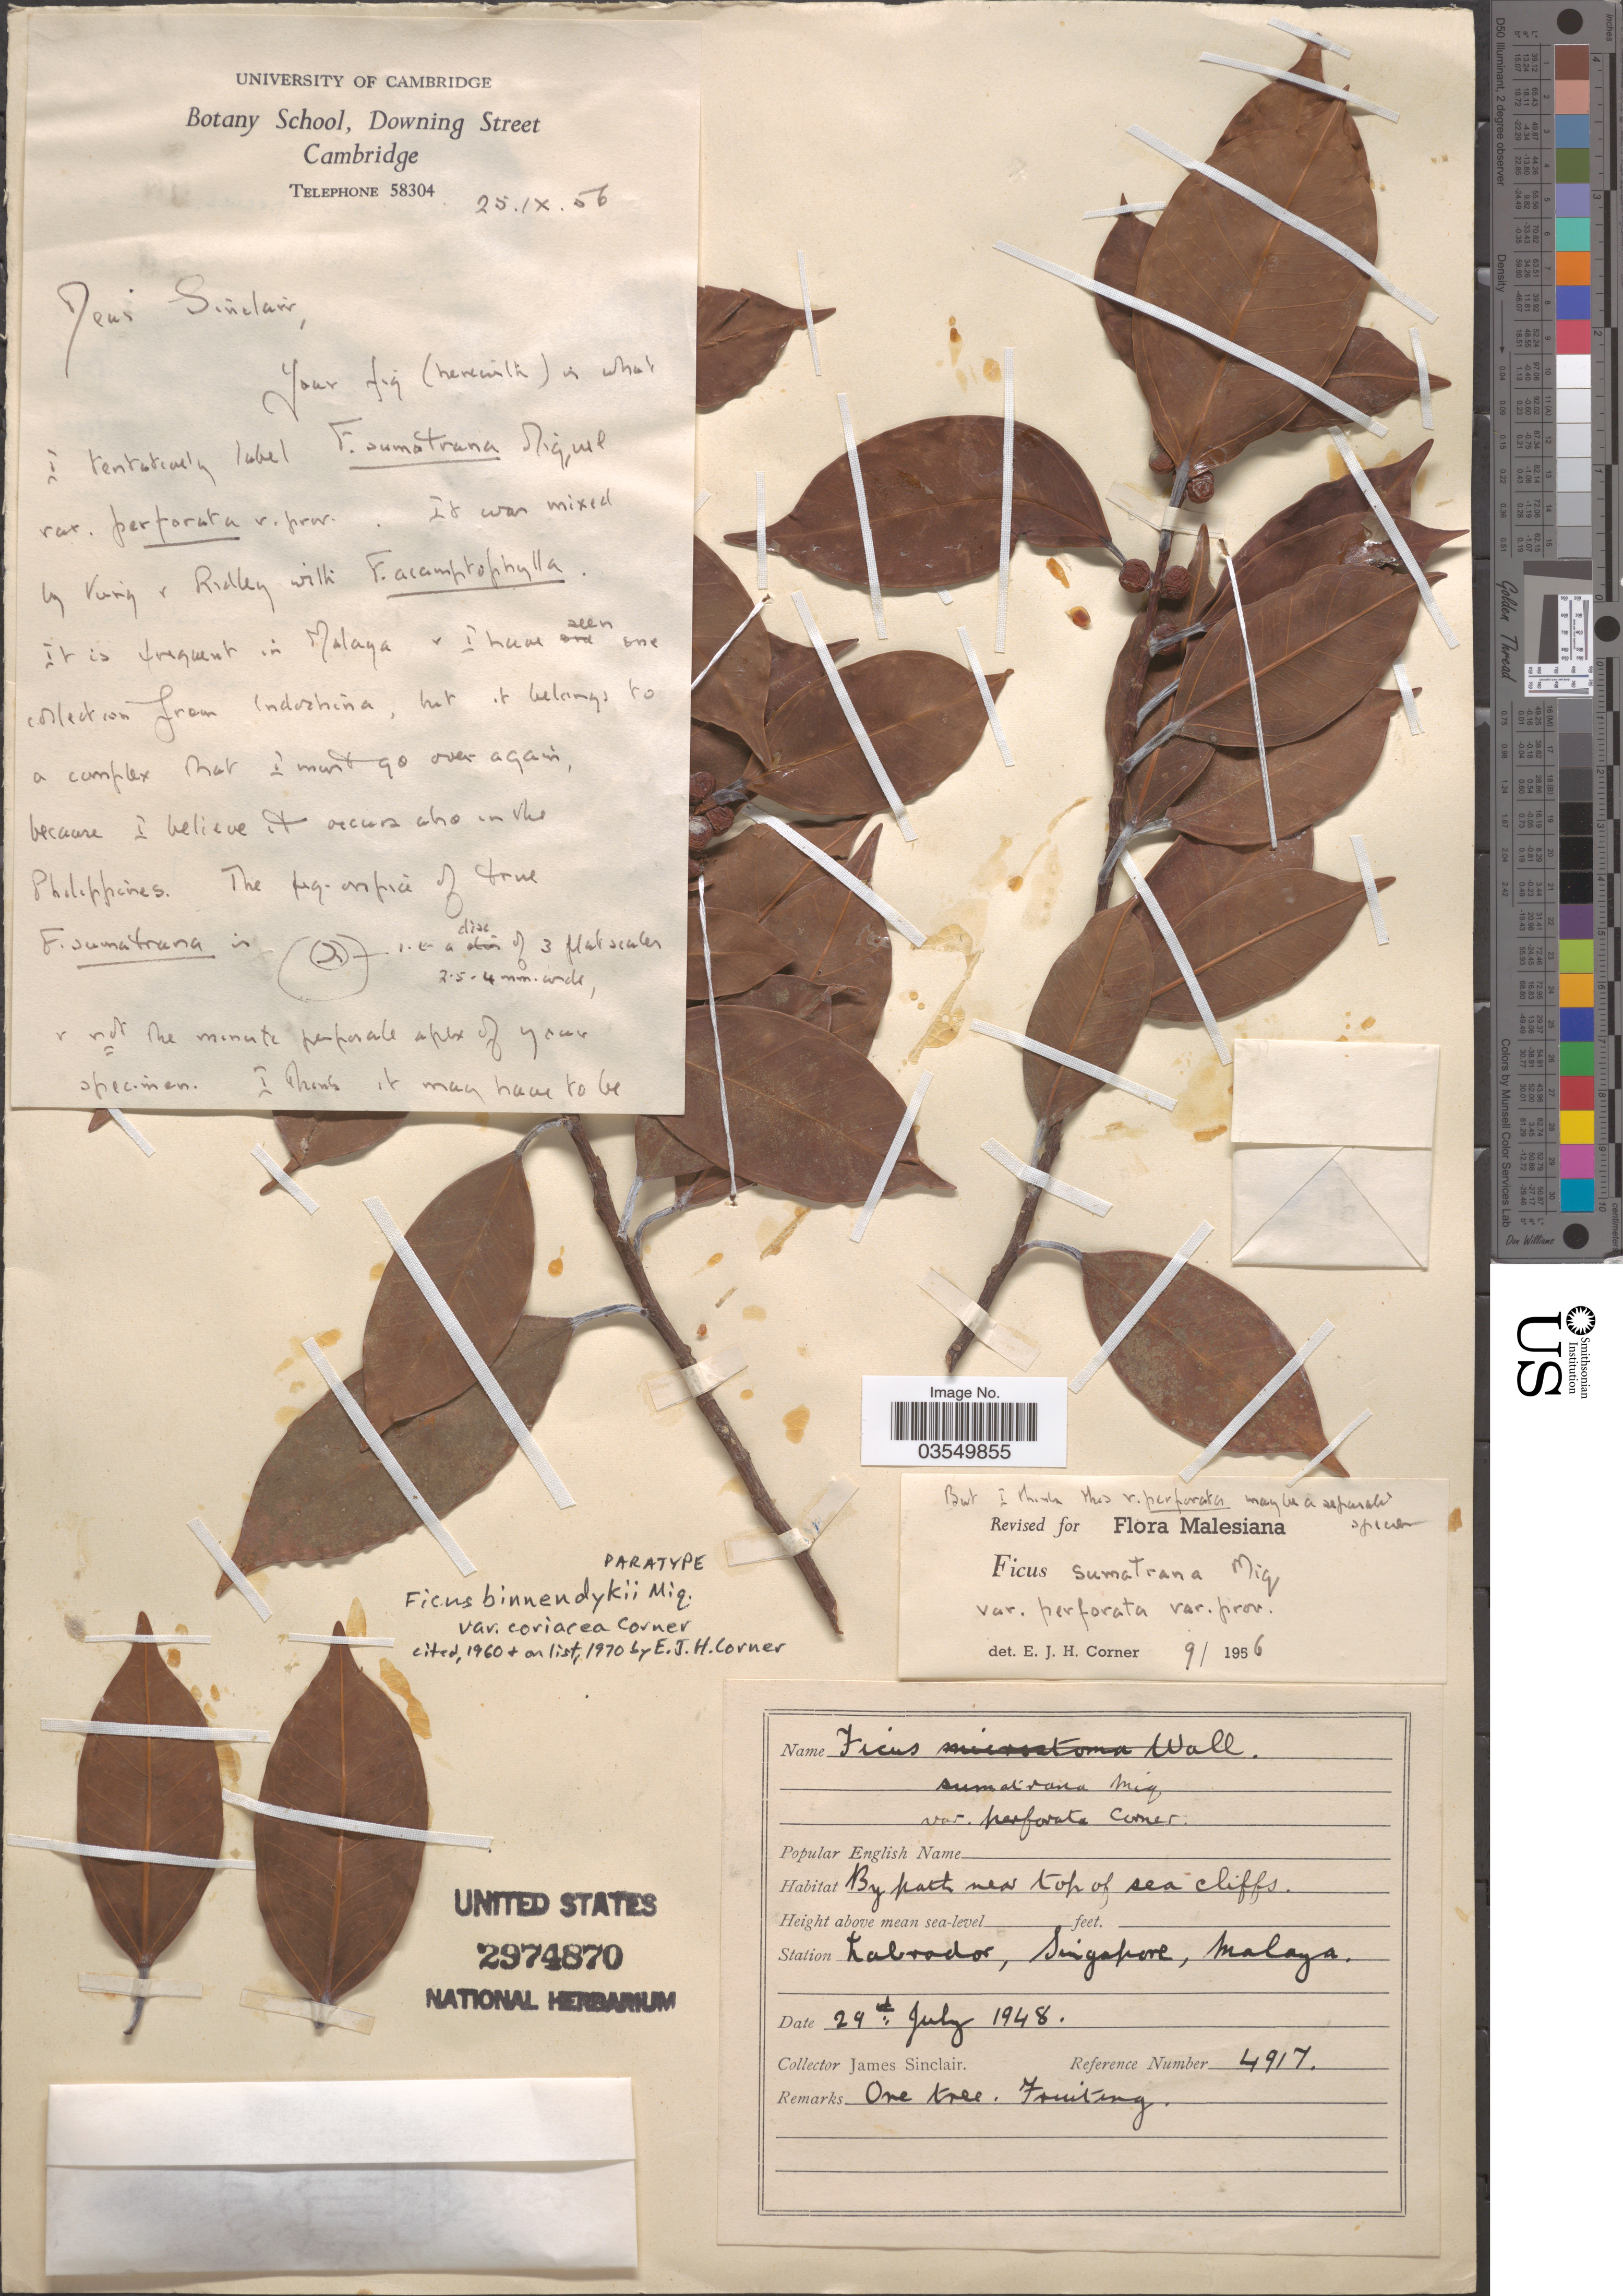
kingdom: Plantae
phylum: Tracheophyta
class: Magnoliopsida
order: Rosales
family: Moraceae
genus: Ficus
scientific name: Ficus binnendijkii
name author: Miq.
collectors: J. Sinclair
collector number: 4917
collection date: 1948-07-29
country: Singapore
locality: Station Labrador, Singapore, Malaya.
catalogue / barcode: US 2974870